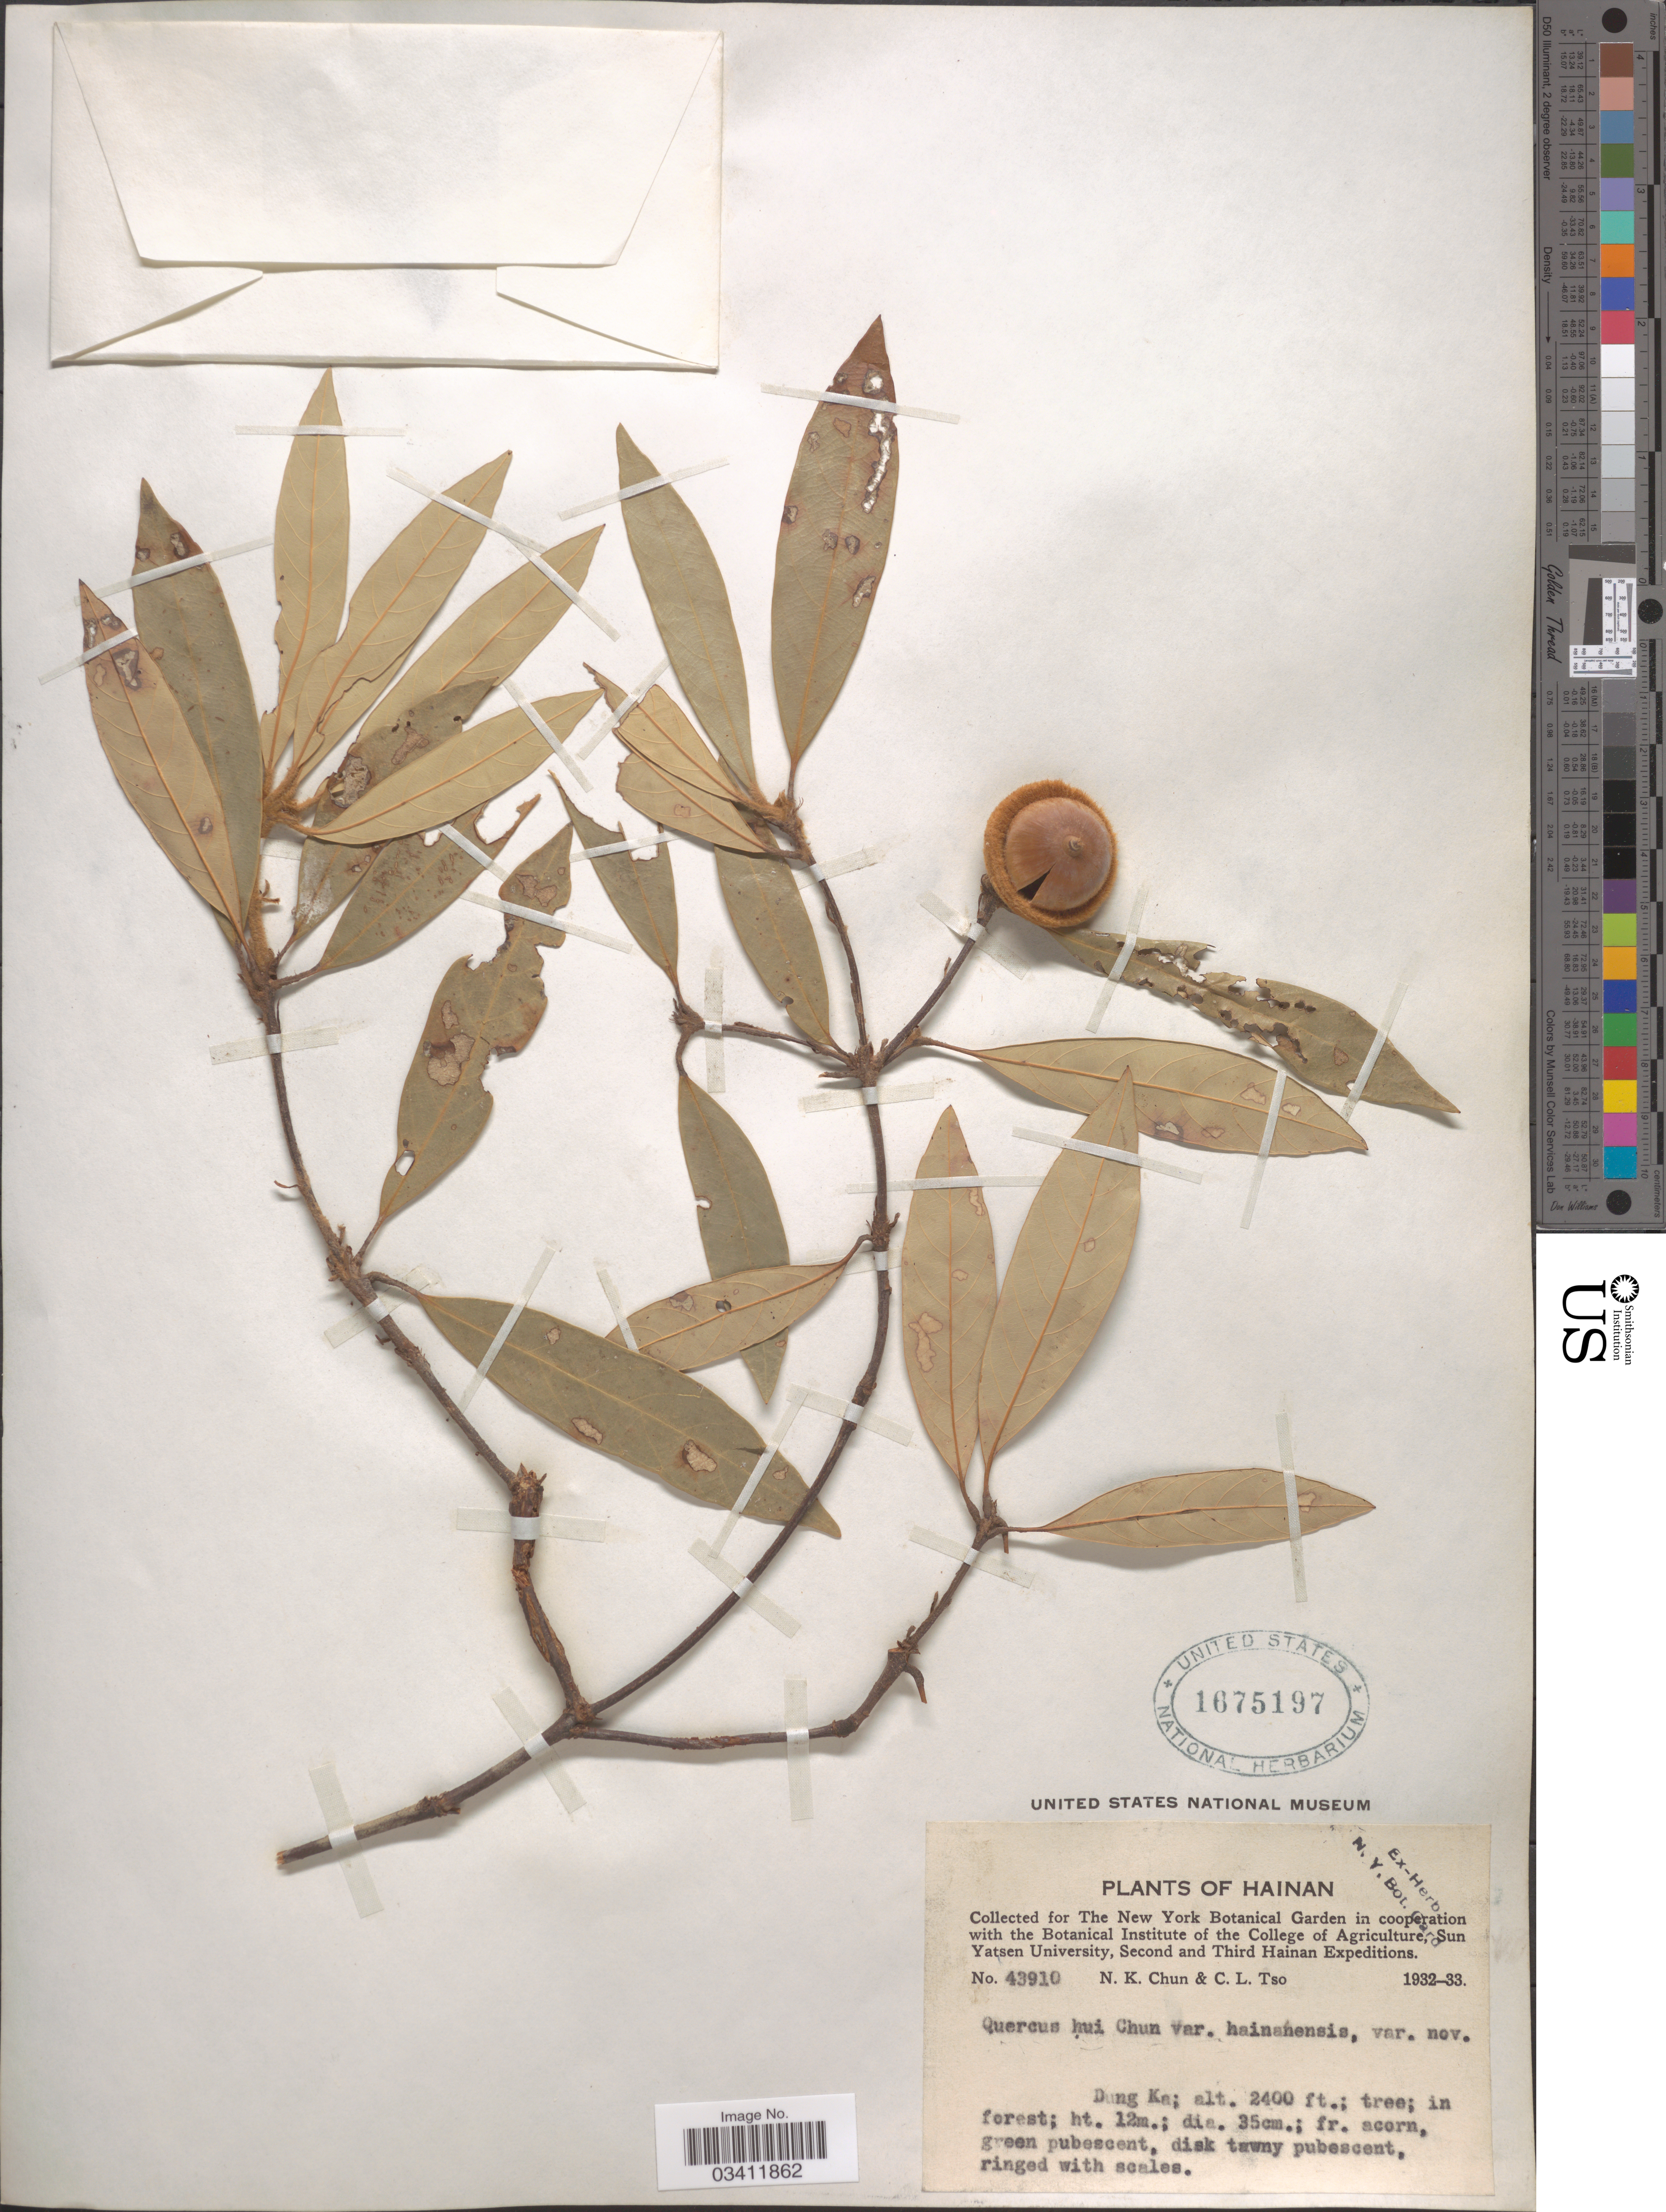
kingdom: Plantae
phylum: Tracheophyta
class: Magnoliopsida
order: Fagales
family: Fagaceae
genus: Quercus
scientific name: Quercus hui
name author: Chun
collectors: N. K. Chun & C. Tso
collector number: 43910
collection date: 1932/1933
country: China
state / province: Hainan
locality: Dung Ka.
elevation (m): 732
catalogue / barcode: US 1675197